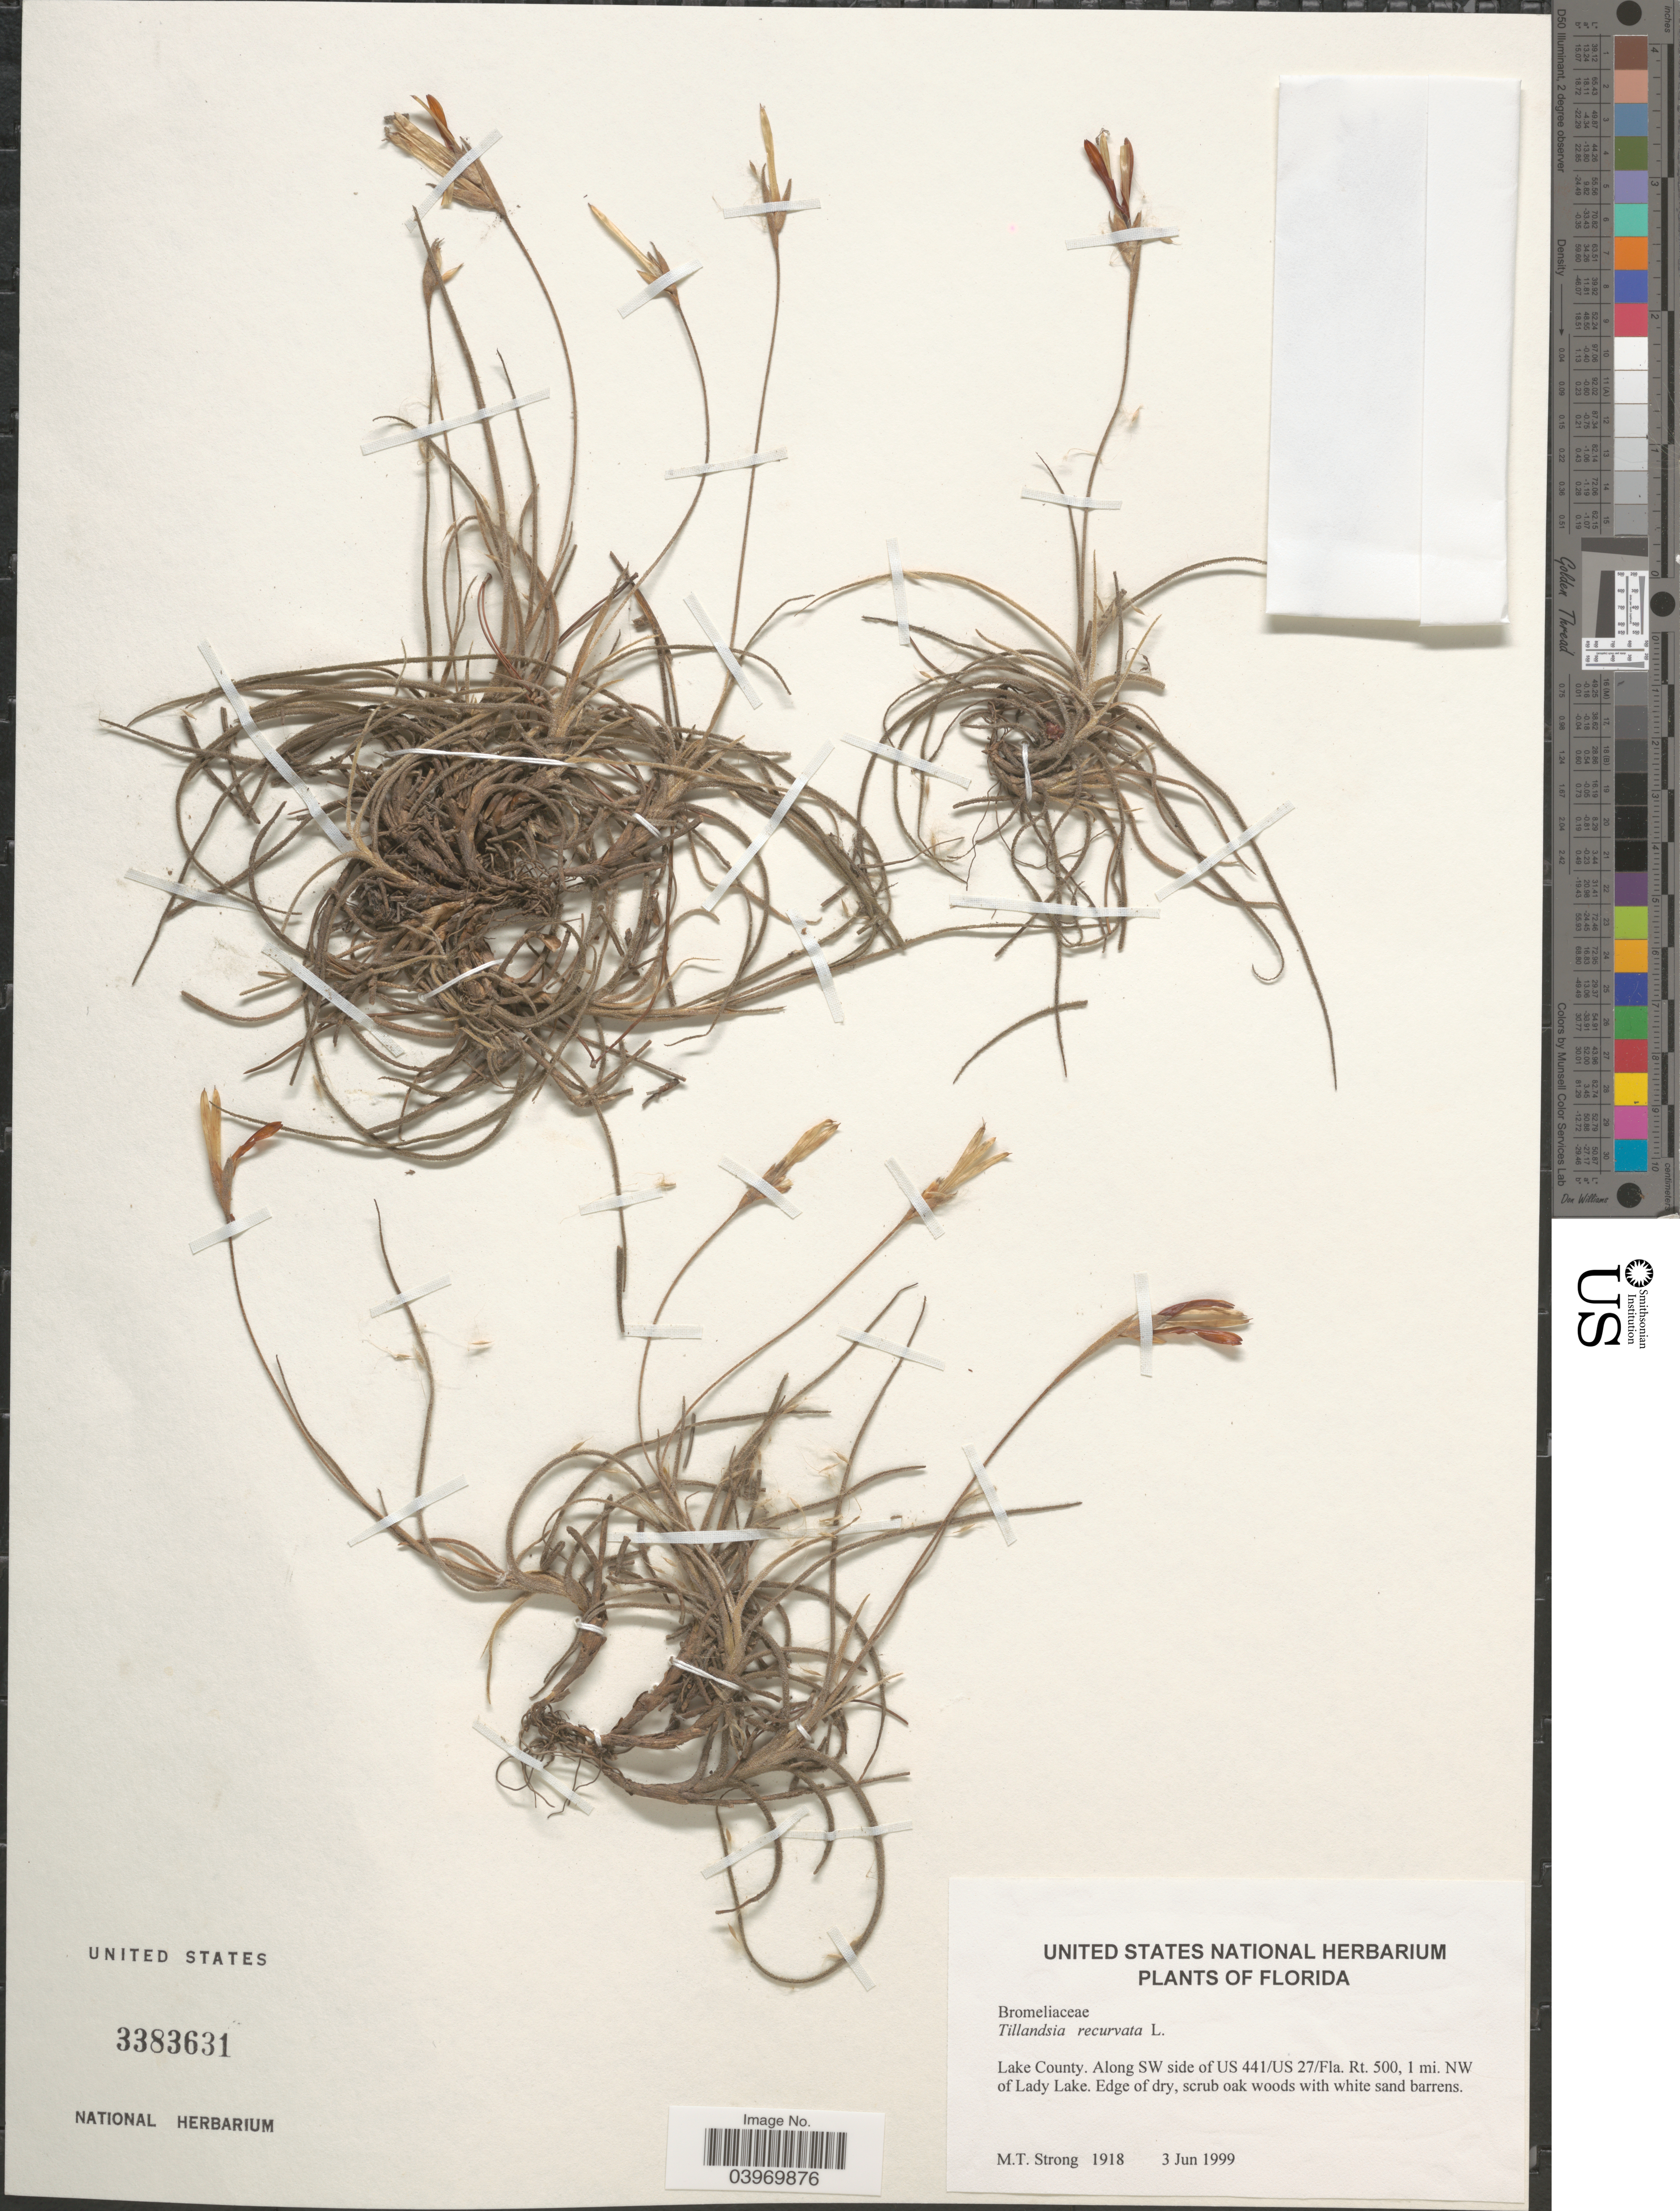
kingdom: Plantae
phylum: Tracheophyta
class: Liliopsida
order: Poales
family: Bromeliaceae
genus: Tillandsia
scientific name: Tillandsia recurvata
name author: L.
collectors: M. T. Strong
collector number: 1918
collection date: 1999-06-03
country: United States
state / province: Florida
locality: Lake County. Along SW side of US 441/US 27/ Fla. Rt. 500, 1 mi. NW of Lady Lake.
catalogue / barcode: US 3383631